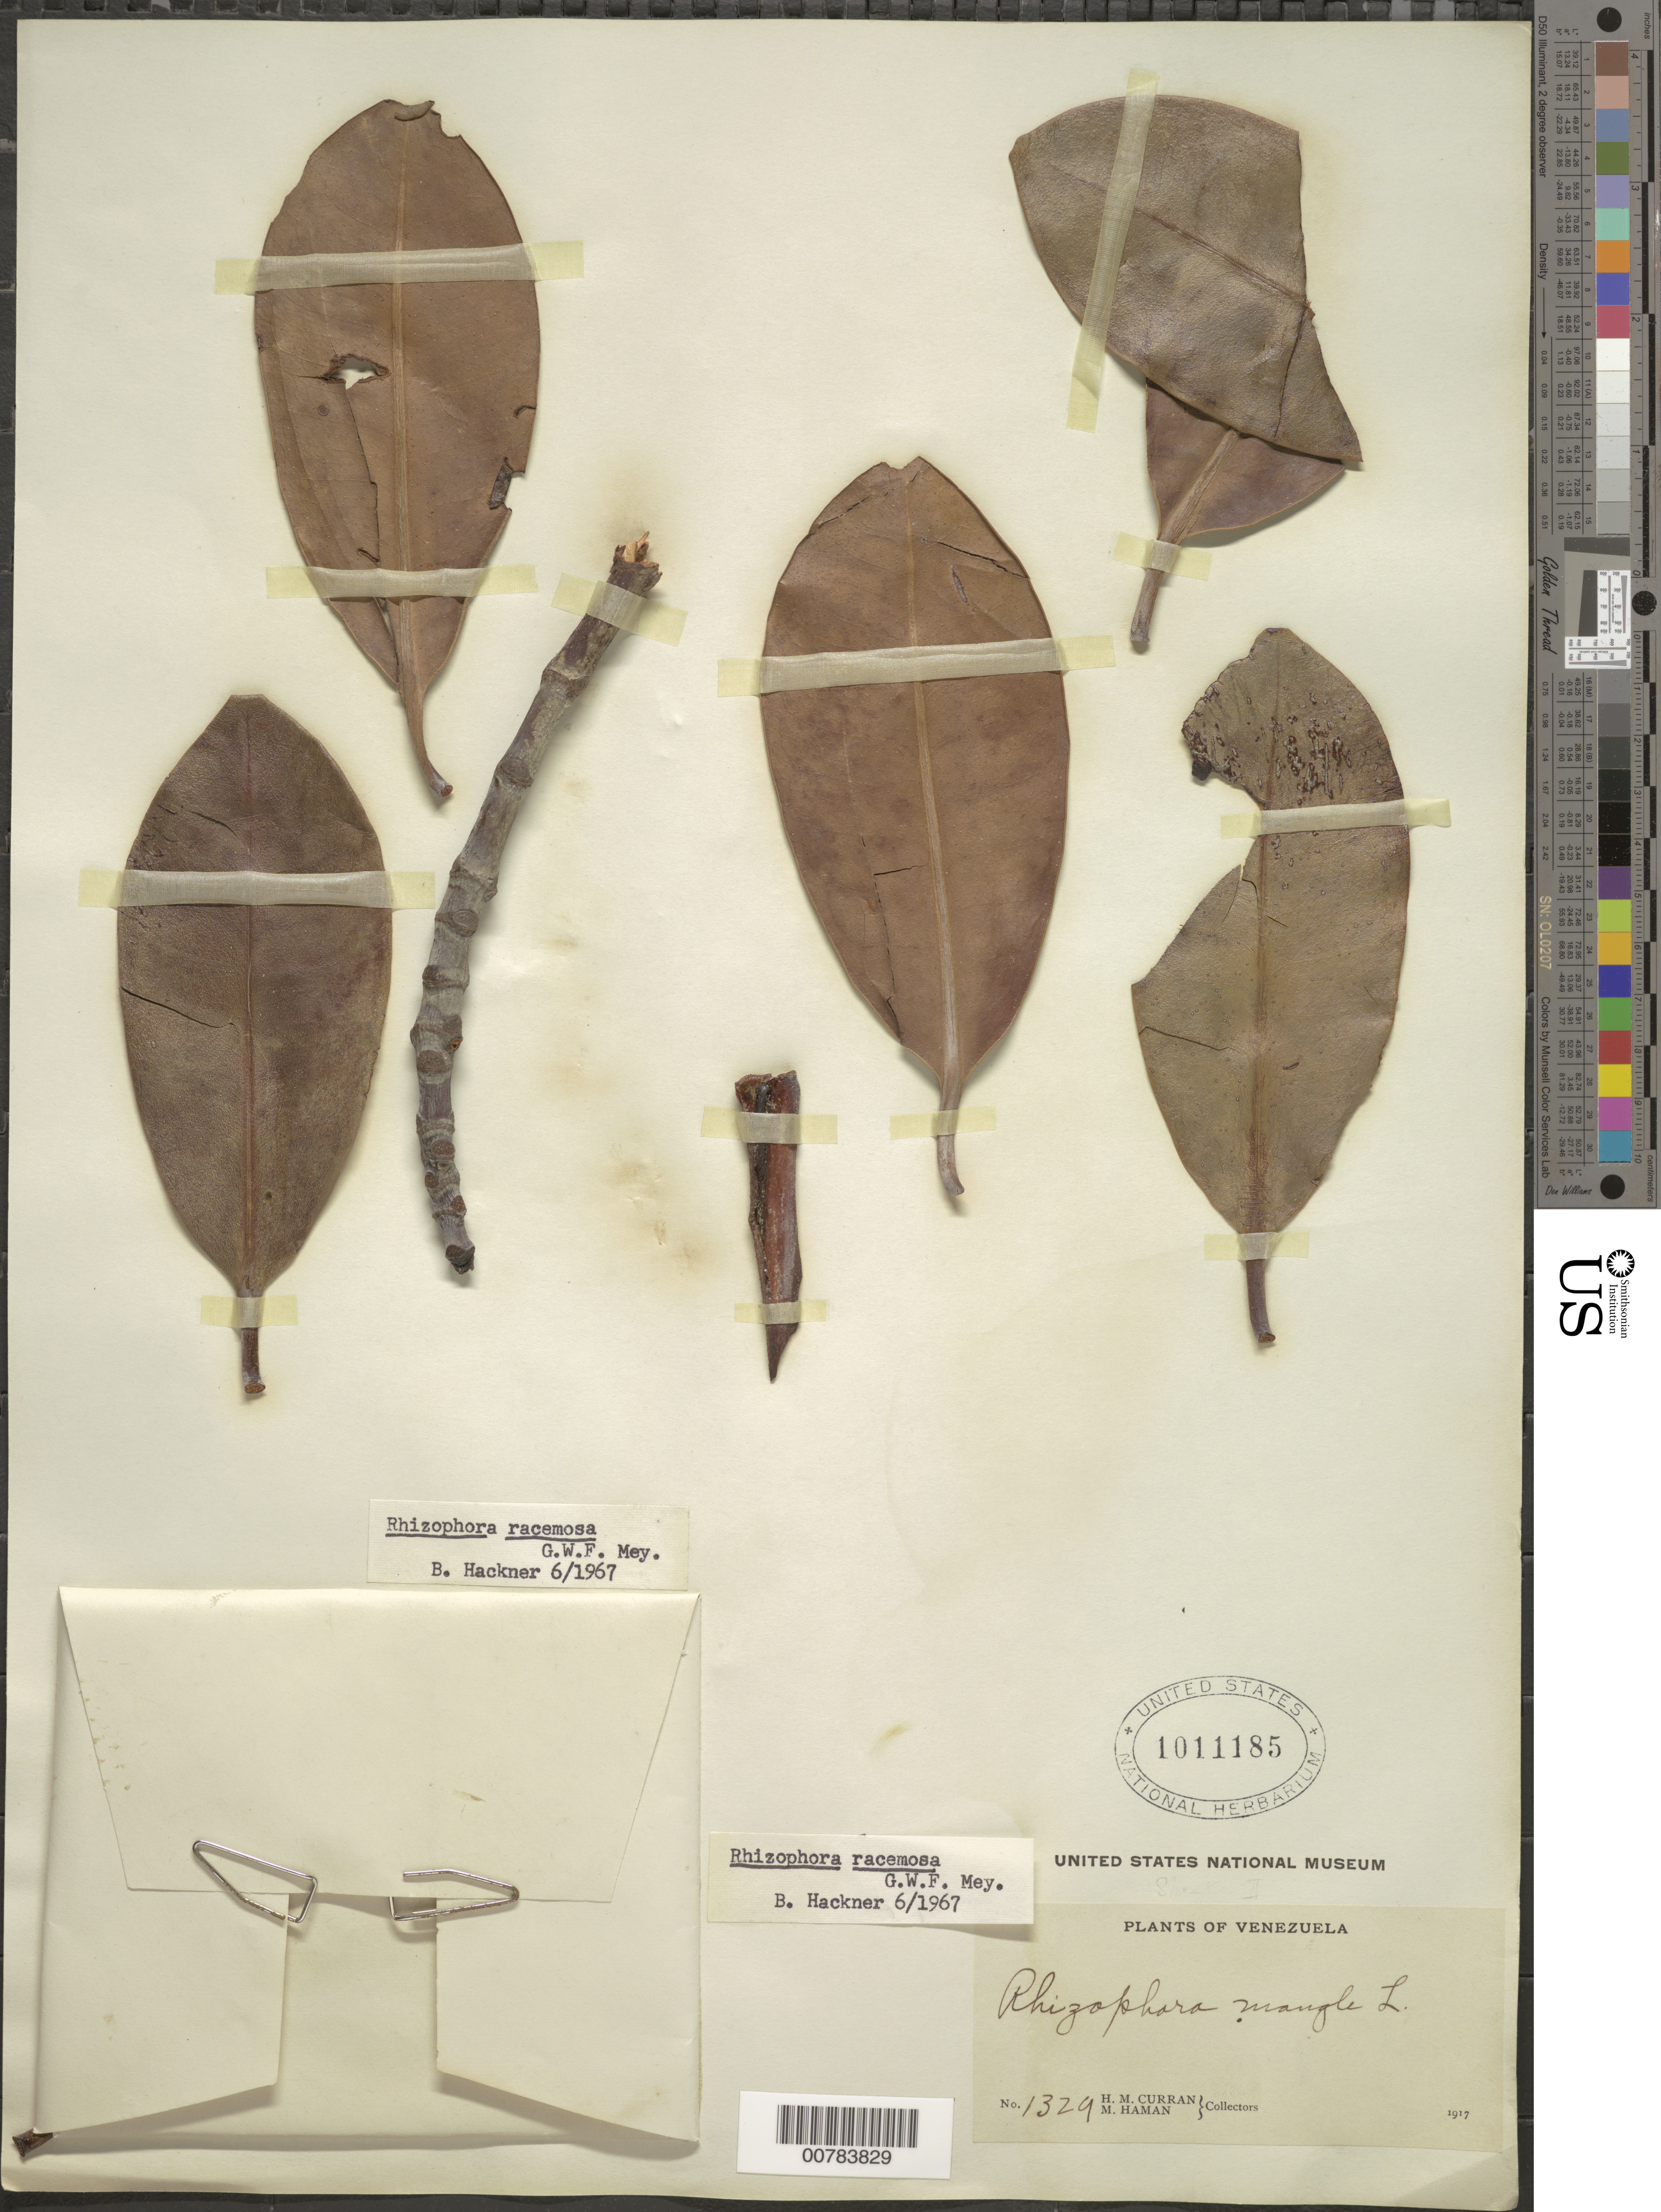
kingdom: Plantae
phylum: Tracheophyta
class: Magnoliopsida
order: Malpighiales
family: Rhizophoraceae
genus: Rhizophora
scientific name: Rhizophora racemosa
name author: G. Mey.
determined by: Chaslis, J. R.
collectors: H. M. Curran & M. Haman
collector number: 1329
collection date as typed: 17-Jul-17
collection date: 1917-07-17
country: Venezuela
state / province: Delta Amacuro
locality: Pedernales, Orinoco Delta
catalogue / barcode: US 1011185